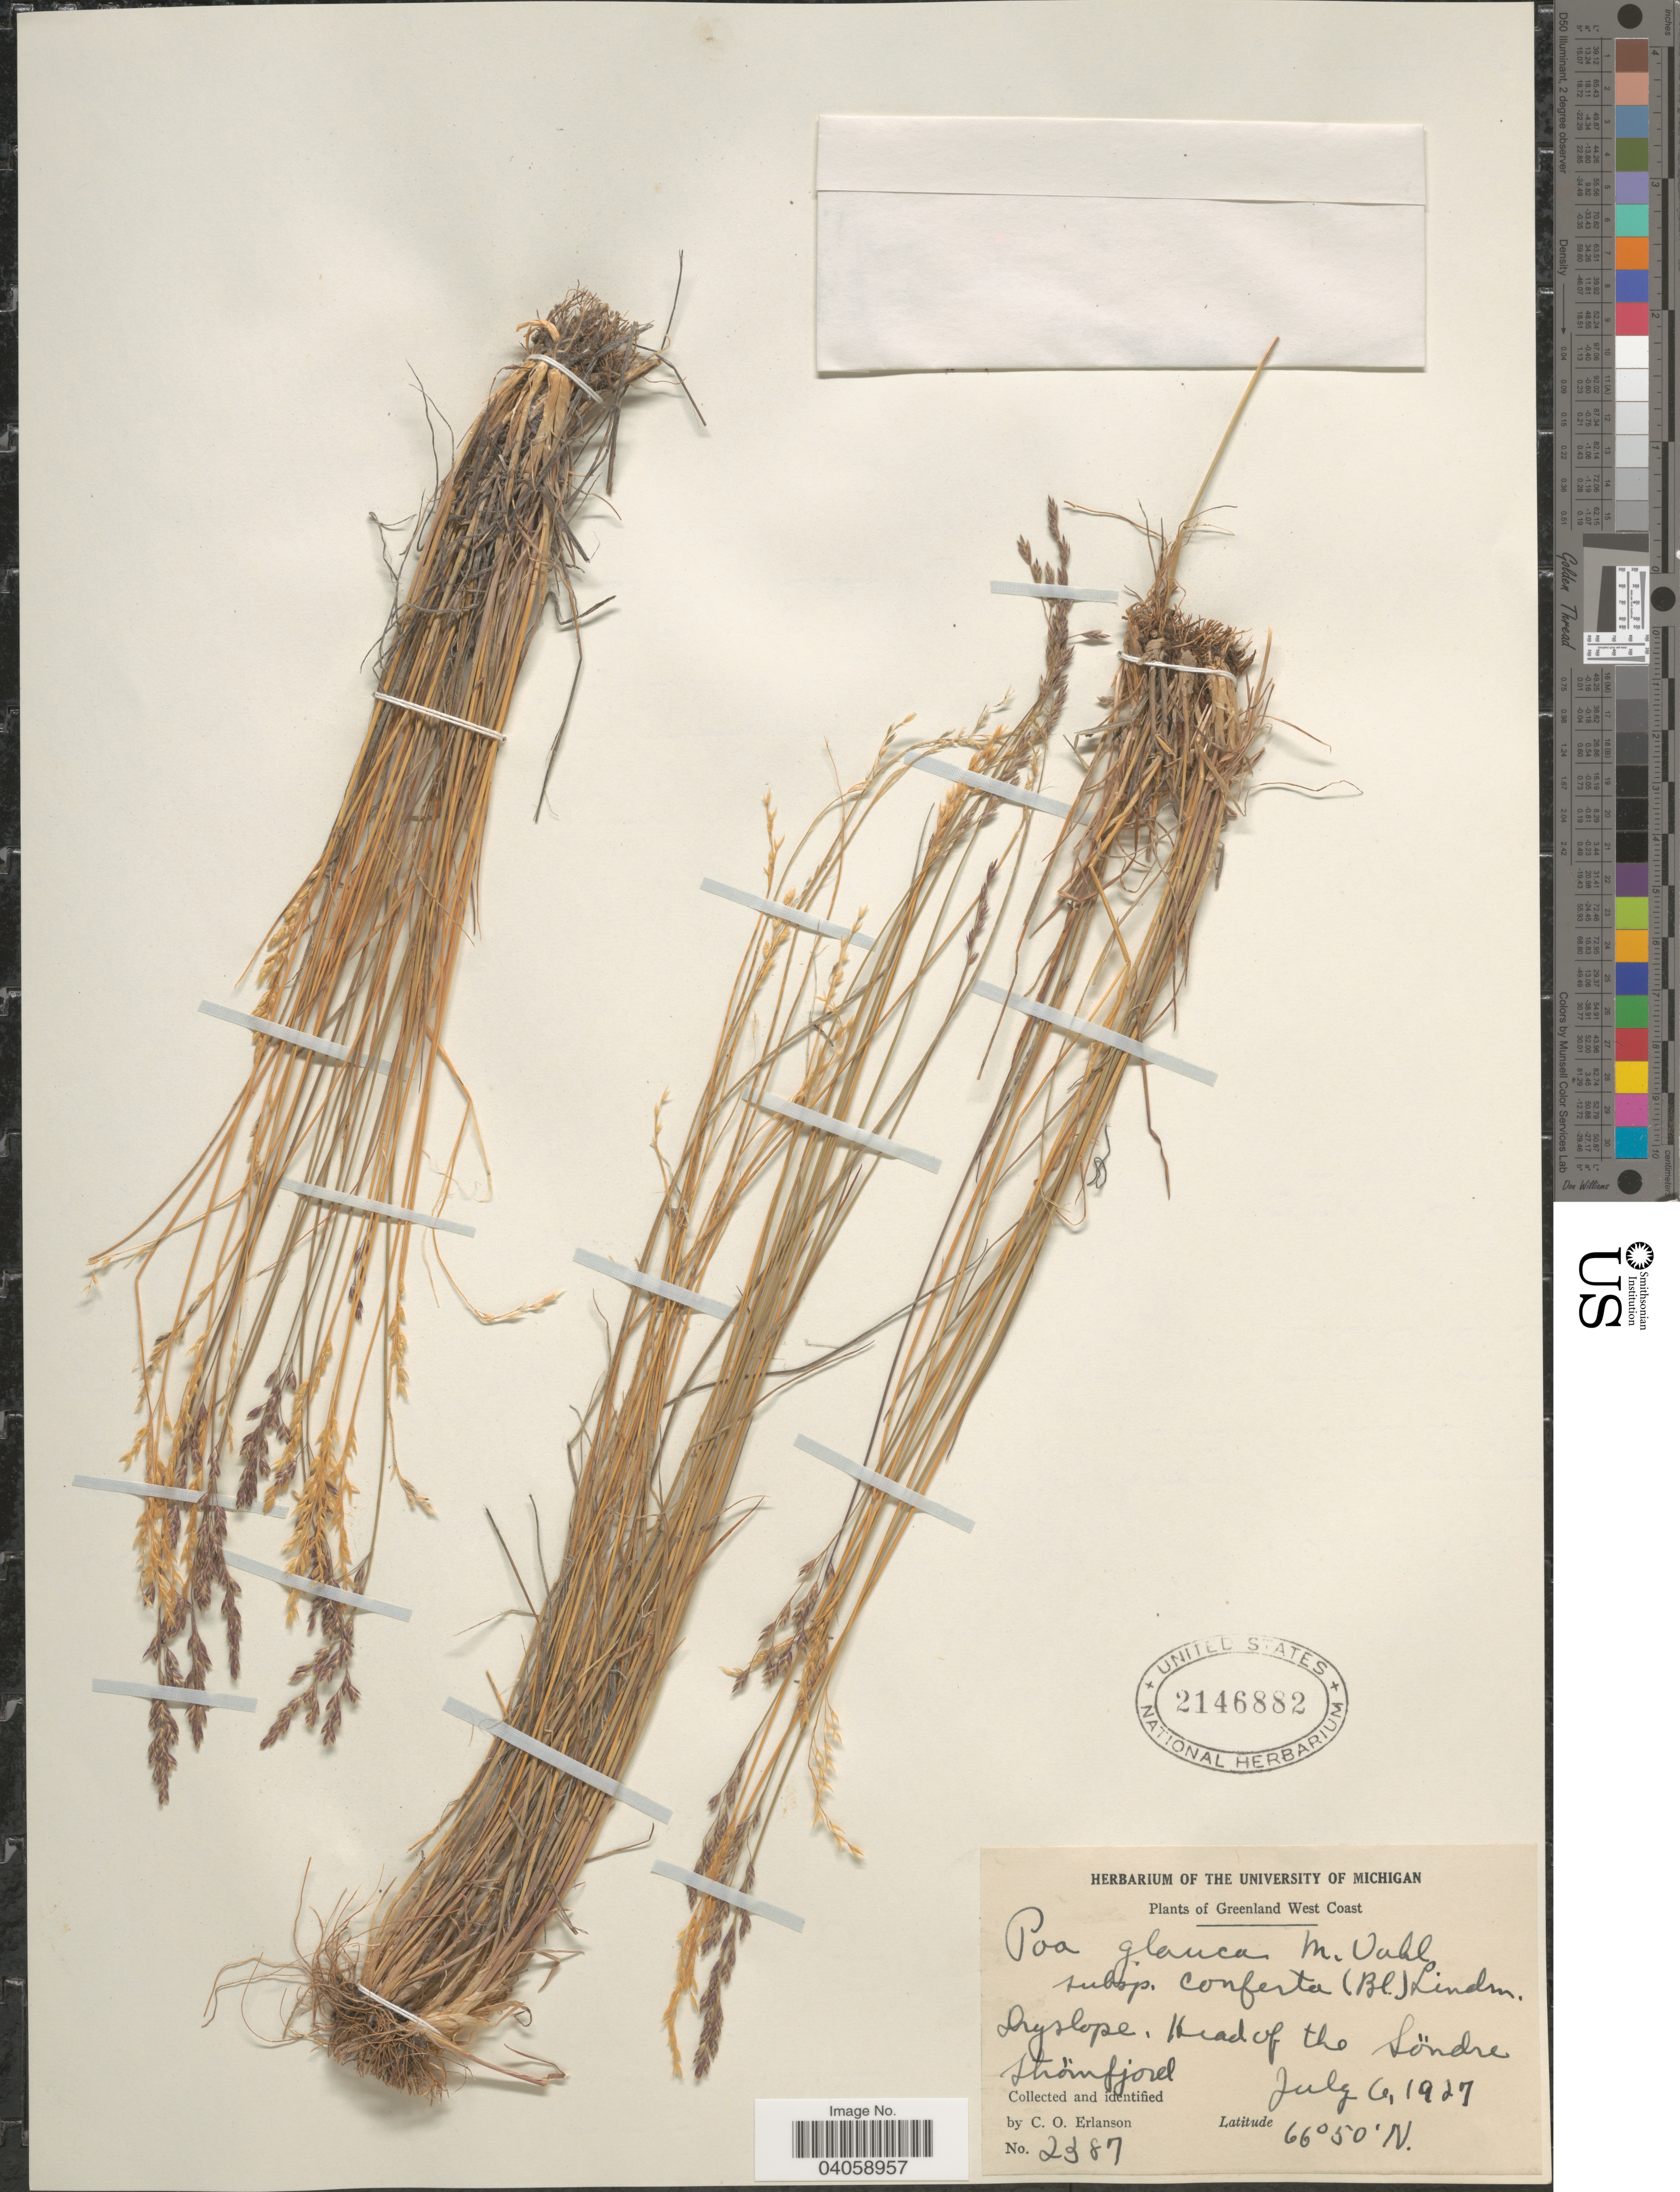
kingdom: Plantae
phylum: Tracheophyta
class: Liliopsida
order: Poales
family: Poaceae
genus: Poa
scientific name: Poa glauca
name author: Vahl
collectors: C. O. Erlanson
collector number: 2387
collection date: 1927-07-06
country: Greenland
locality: Greenland West Coast. Head of the Søndre Strømfjord.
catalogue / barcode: US 2146882